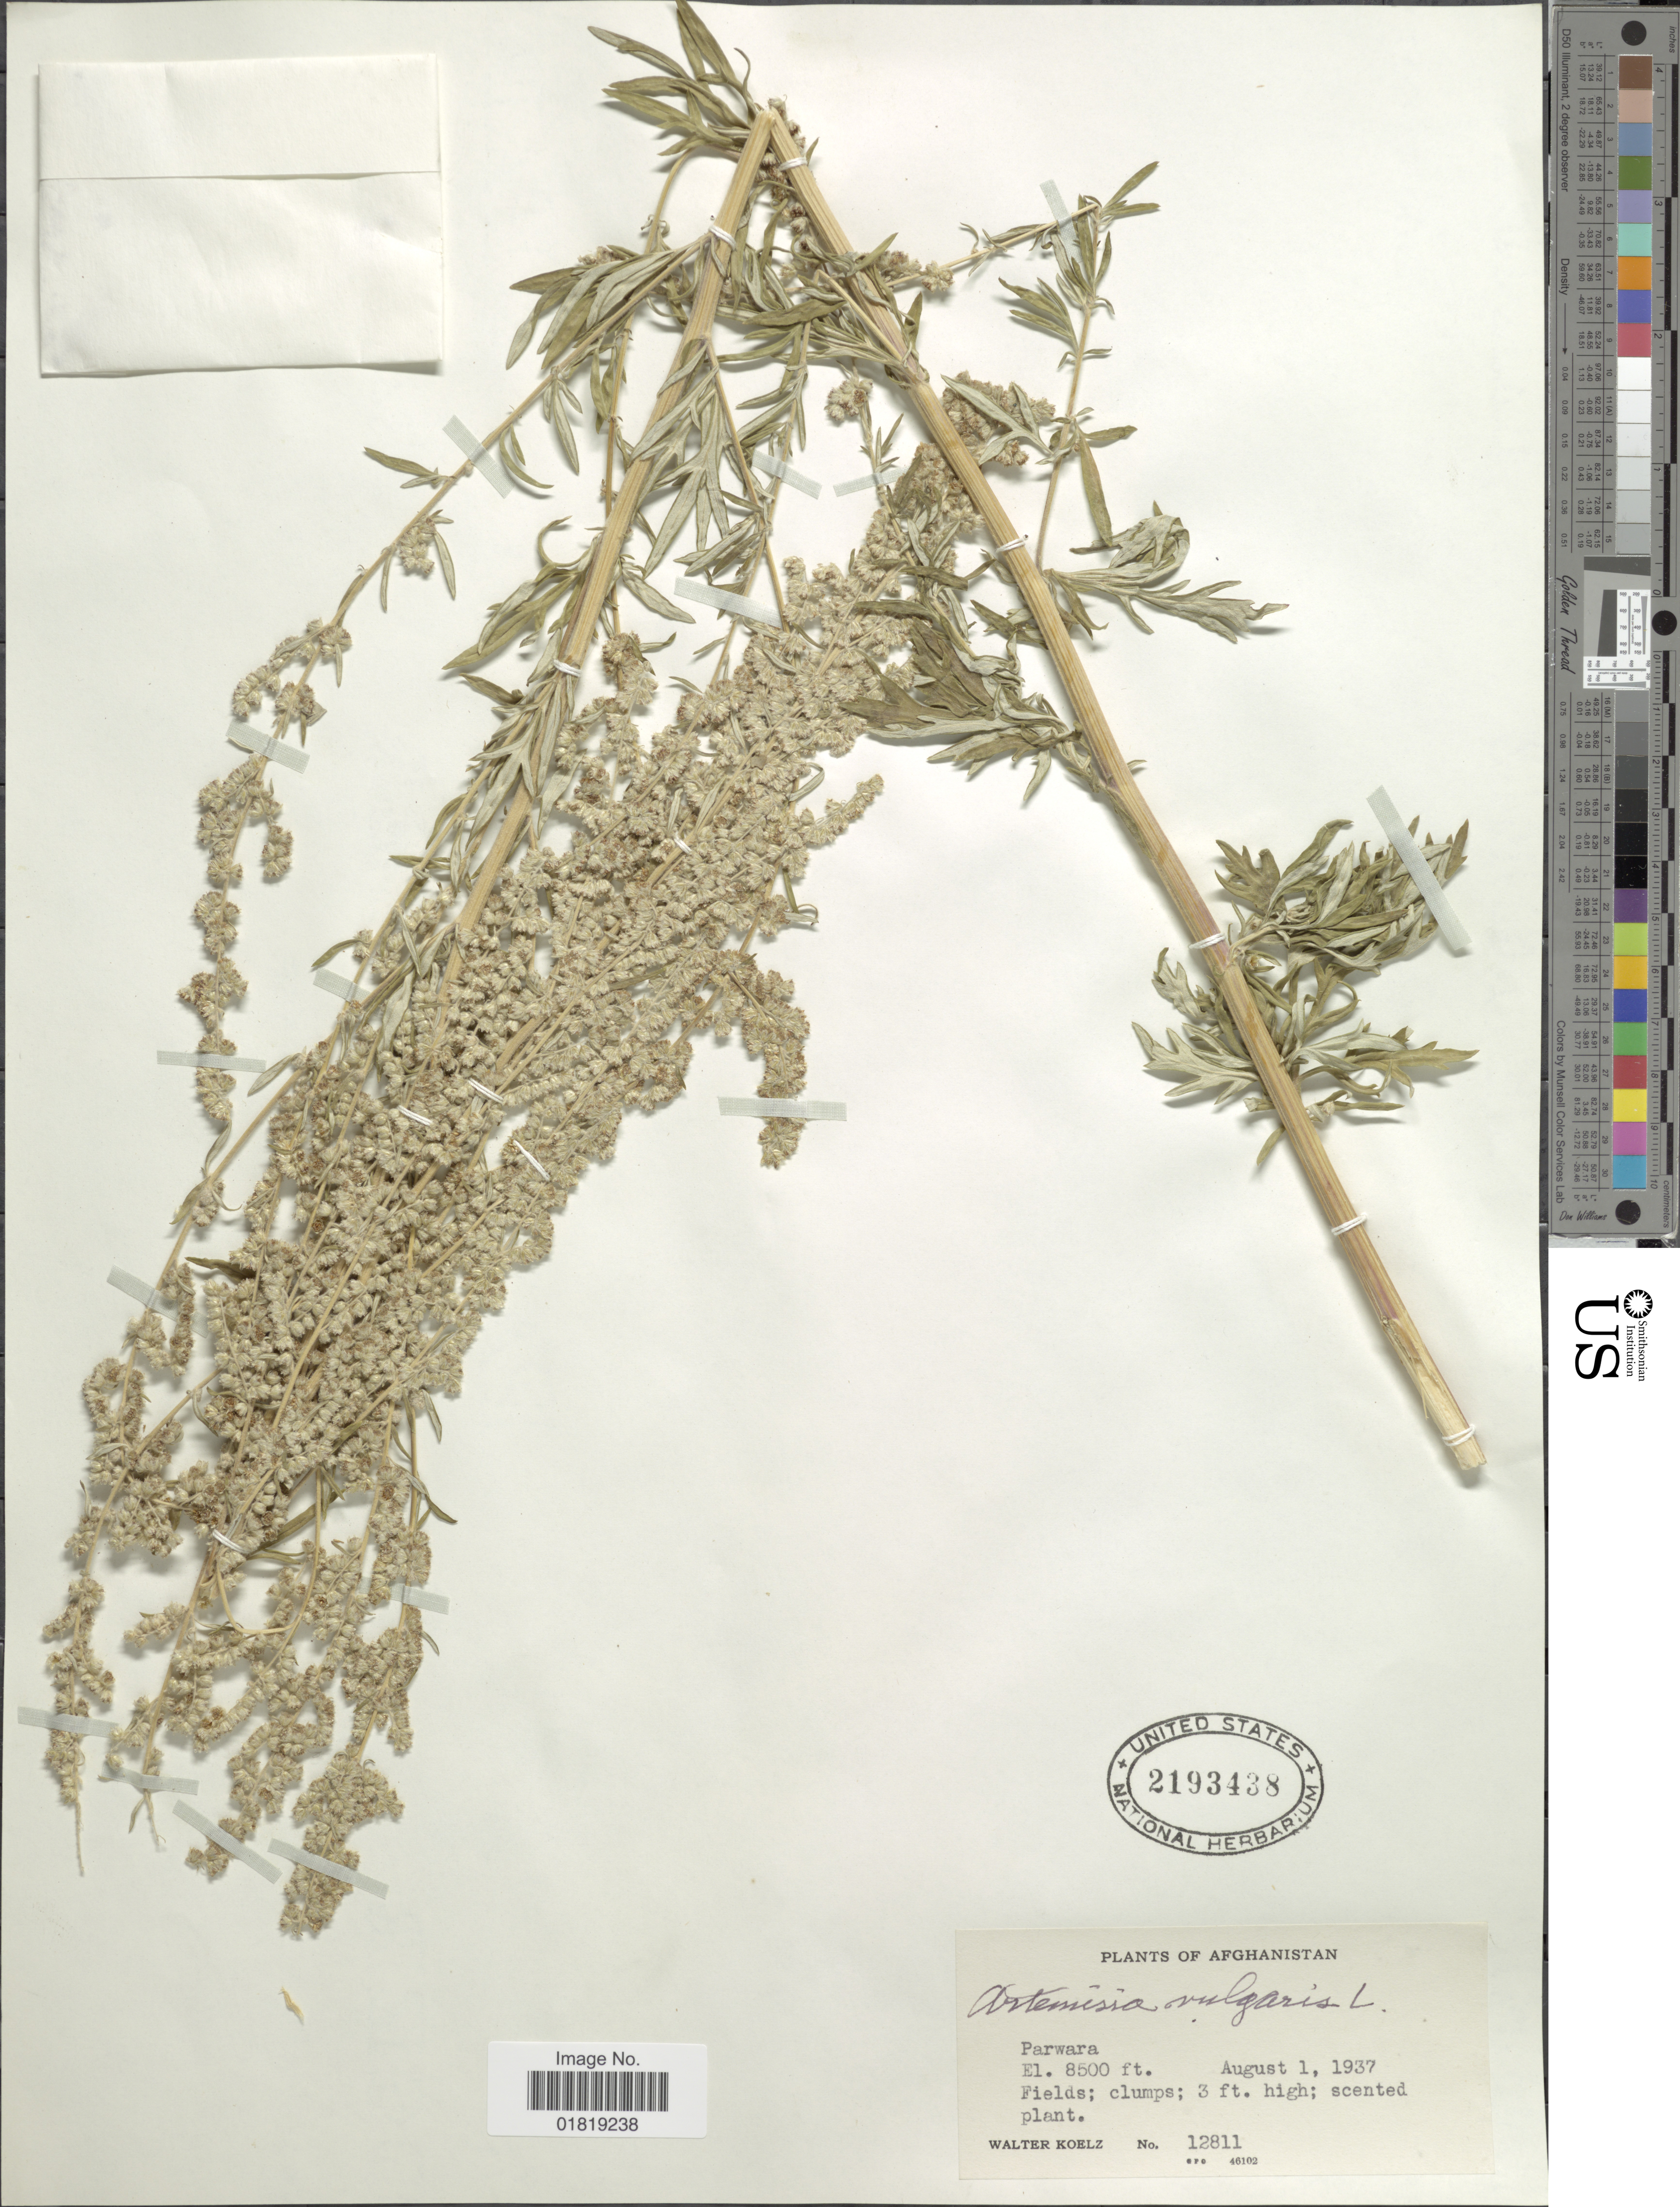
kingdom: Plantae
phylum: Tracheophyta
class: Magnoliopsida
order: Asterales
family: Asteraceae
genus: Artemisia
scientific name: Artemisia vulgaris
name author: L.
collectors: W. N. Koelz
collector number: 12811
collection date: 1937-08-01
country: Afghanistan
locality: Parwara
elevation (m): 2591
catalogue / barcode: US 2193438